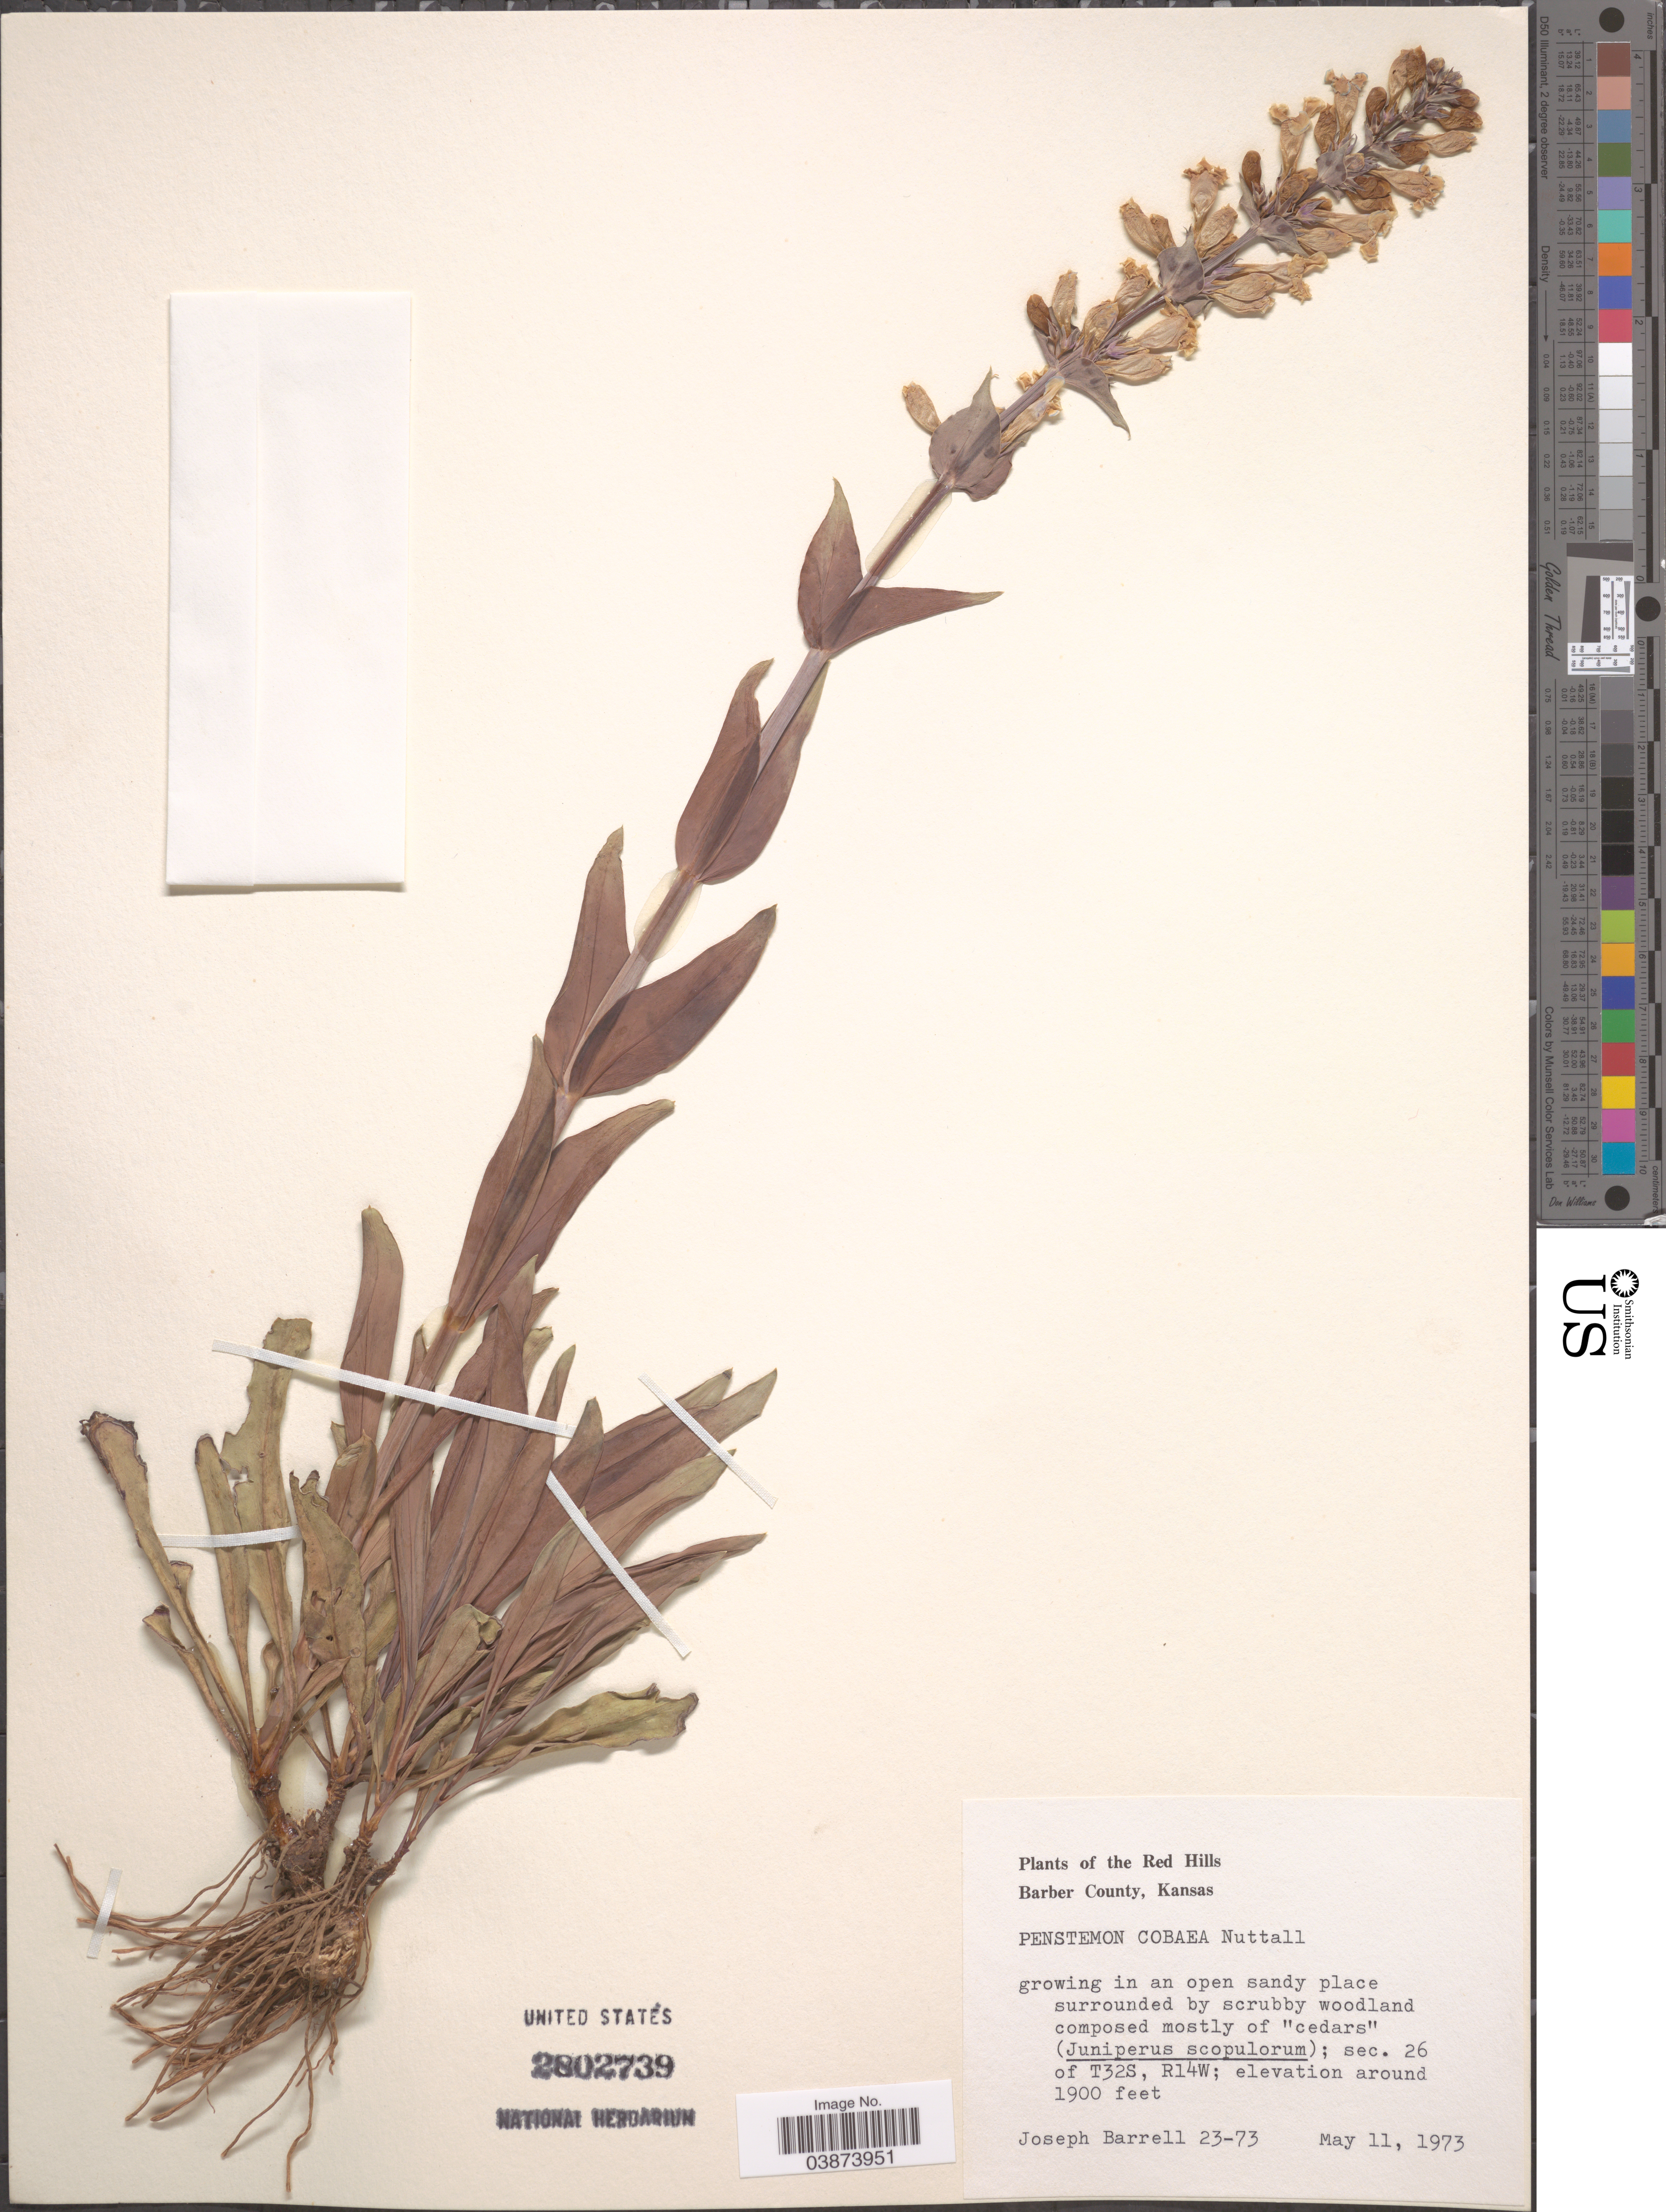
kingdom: Plantae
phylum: Tracheophyta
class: Magnoliopsida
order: Lamiales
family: Plantaginaceae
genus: Penstemon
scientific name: Penstemon cobaea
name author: (Nutt.)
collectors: J. Barrell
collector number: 23-73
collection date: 1973-05-11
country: United States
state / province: Kansas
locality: The Red Hills. Barber County. Sex. 26 of T32S, R14W.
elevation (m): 579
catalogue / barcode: US 2802739